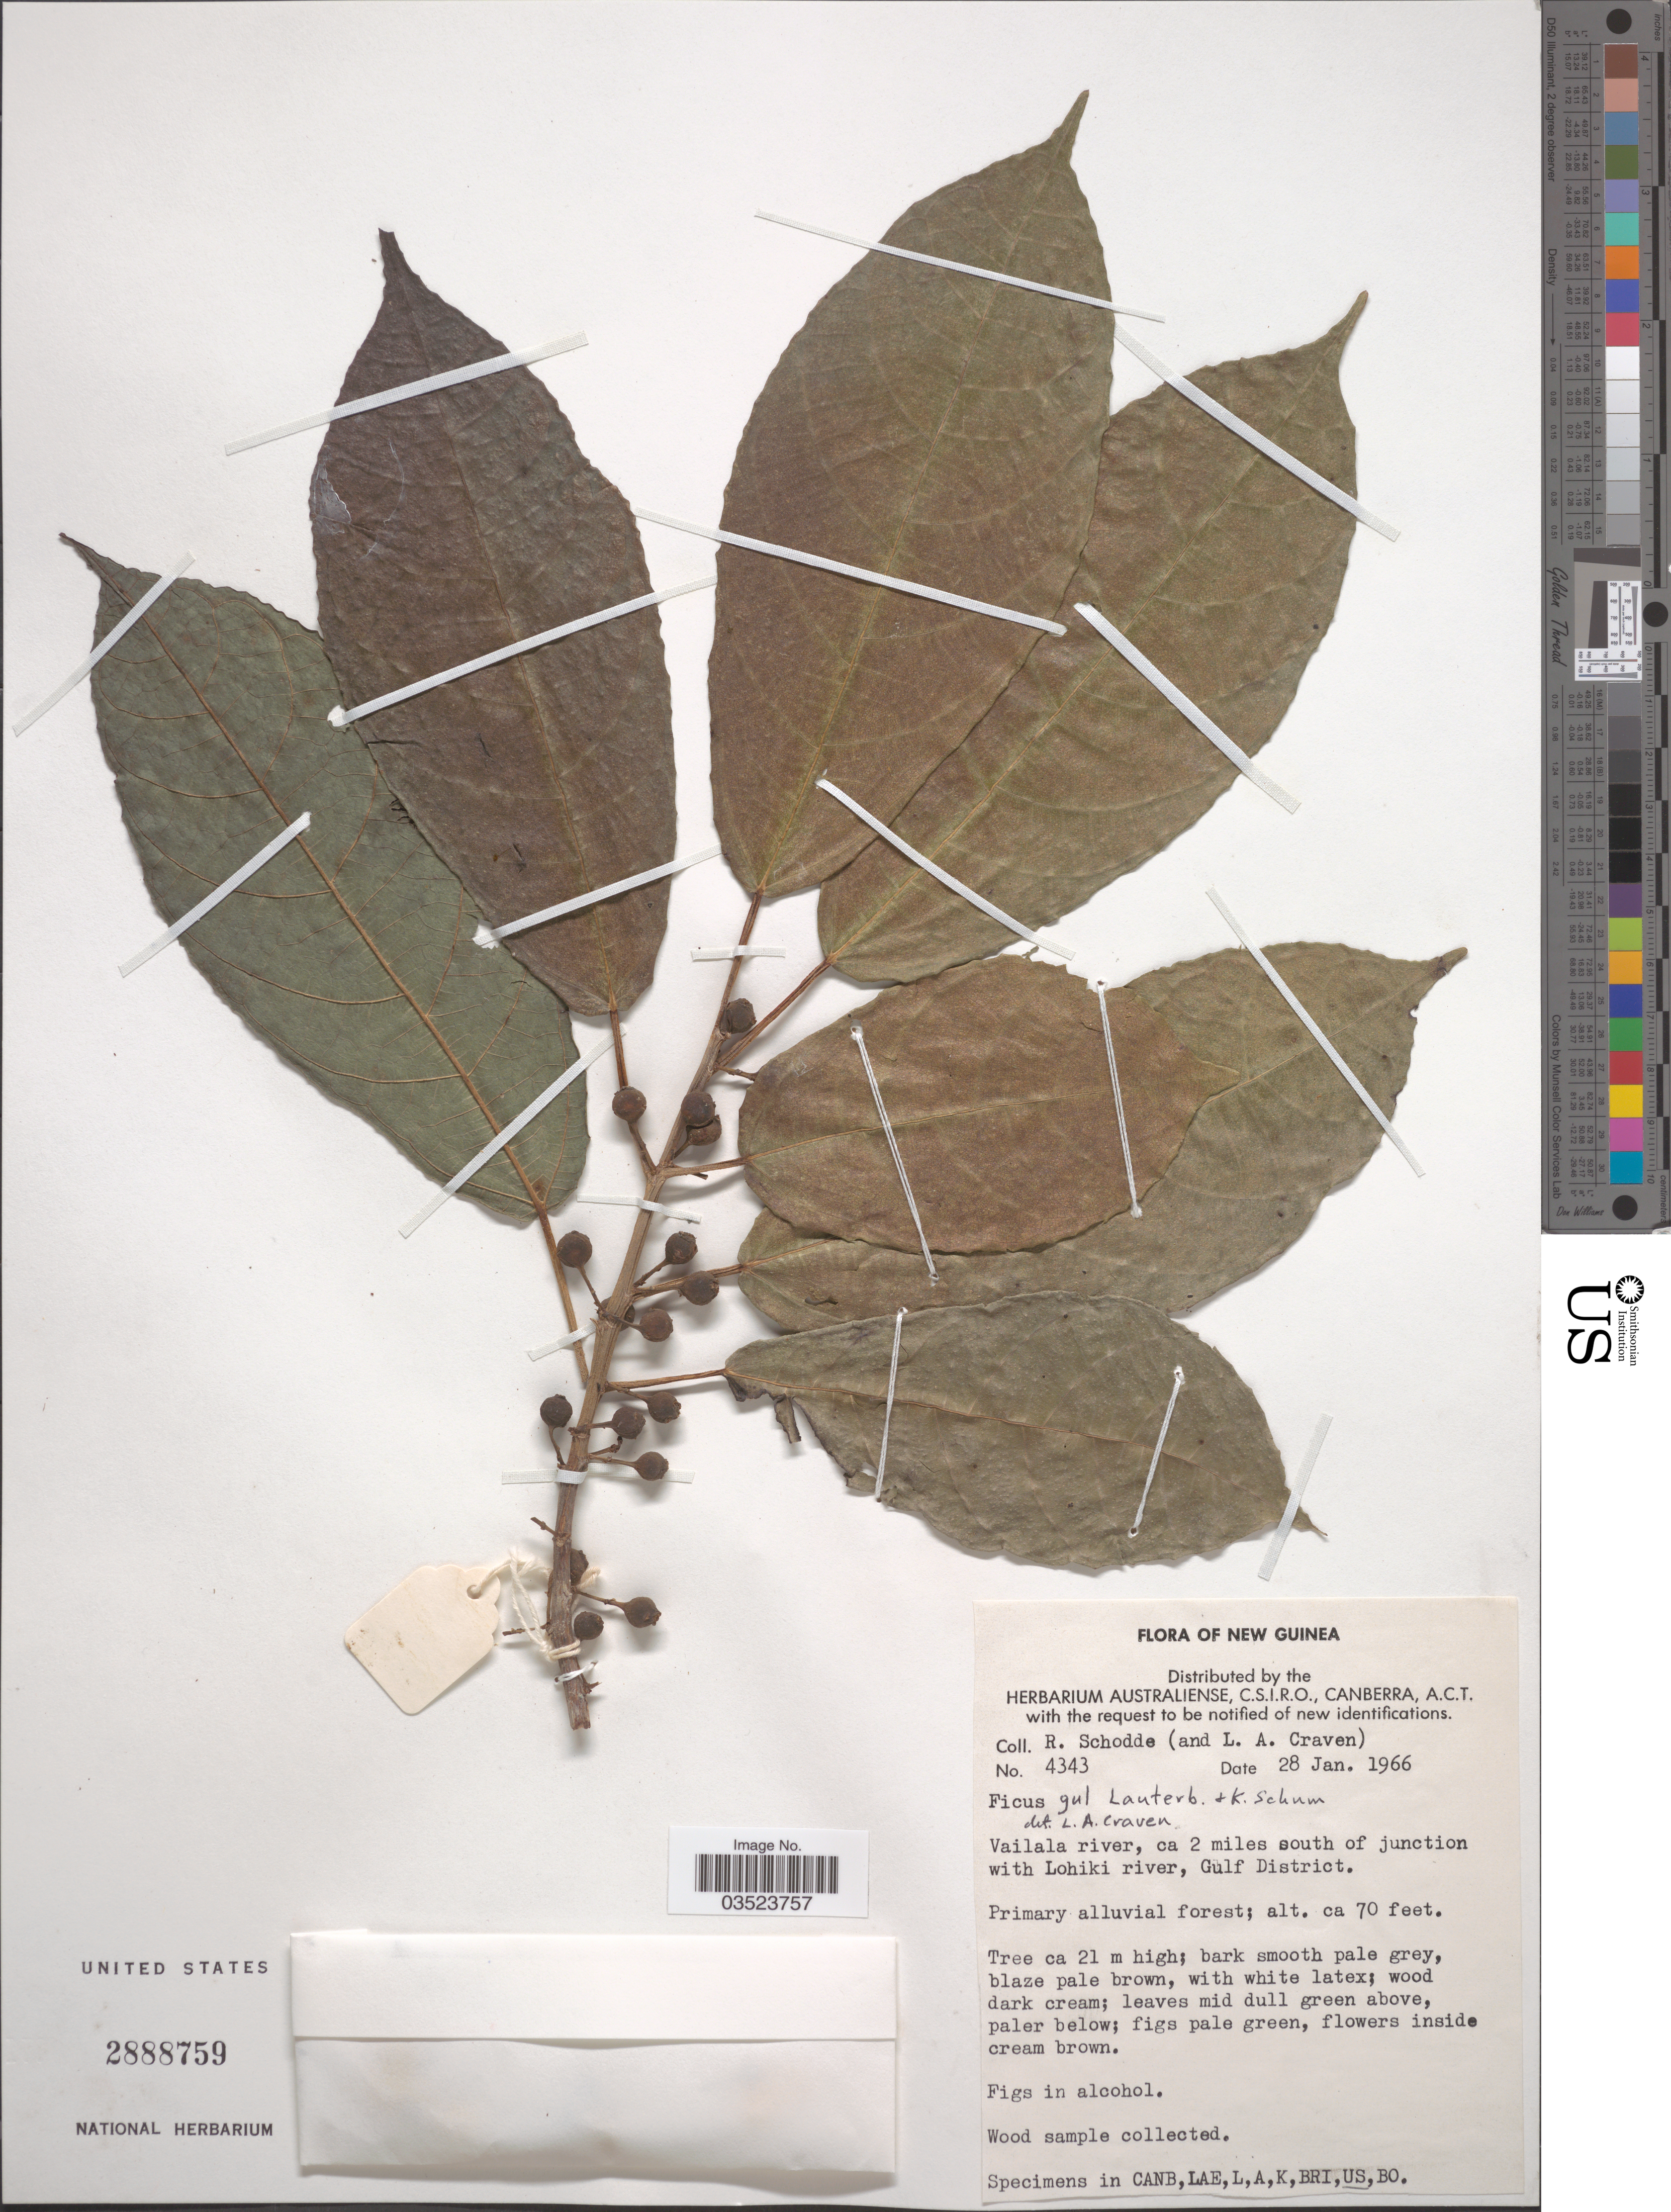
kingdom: Plantae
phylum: Tracheophyta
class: Magnoliopsida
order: Rosales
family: Moraceae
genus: Ficus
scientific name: Ficus gul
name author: Lauterb. & K. Schum.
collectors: R. Schodde & L. A. Craven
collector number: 4343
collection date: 1966-01-28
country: Papua New Guinea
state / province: Gulf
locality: New Guinea. Vailala river, ca 2 miles south of junction with Lohiki river, Gulf District.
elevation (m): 21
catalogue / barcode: US 2888759